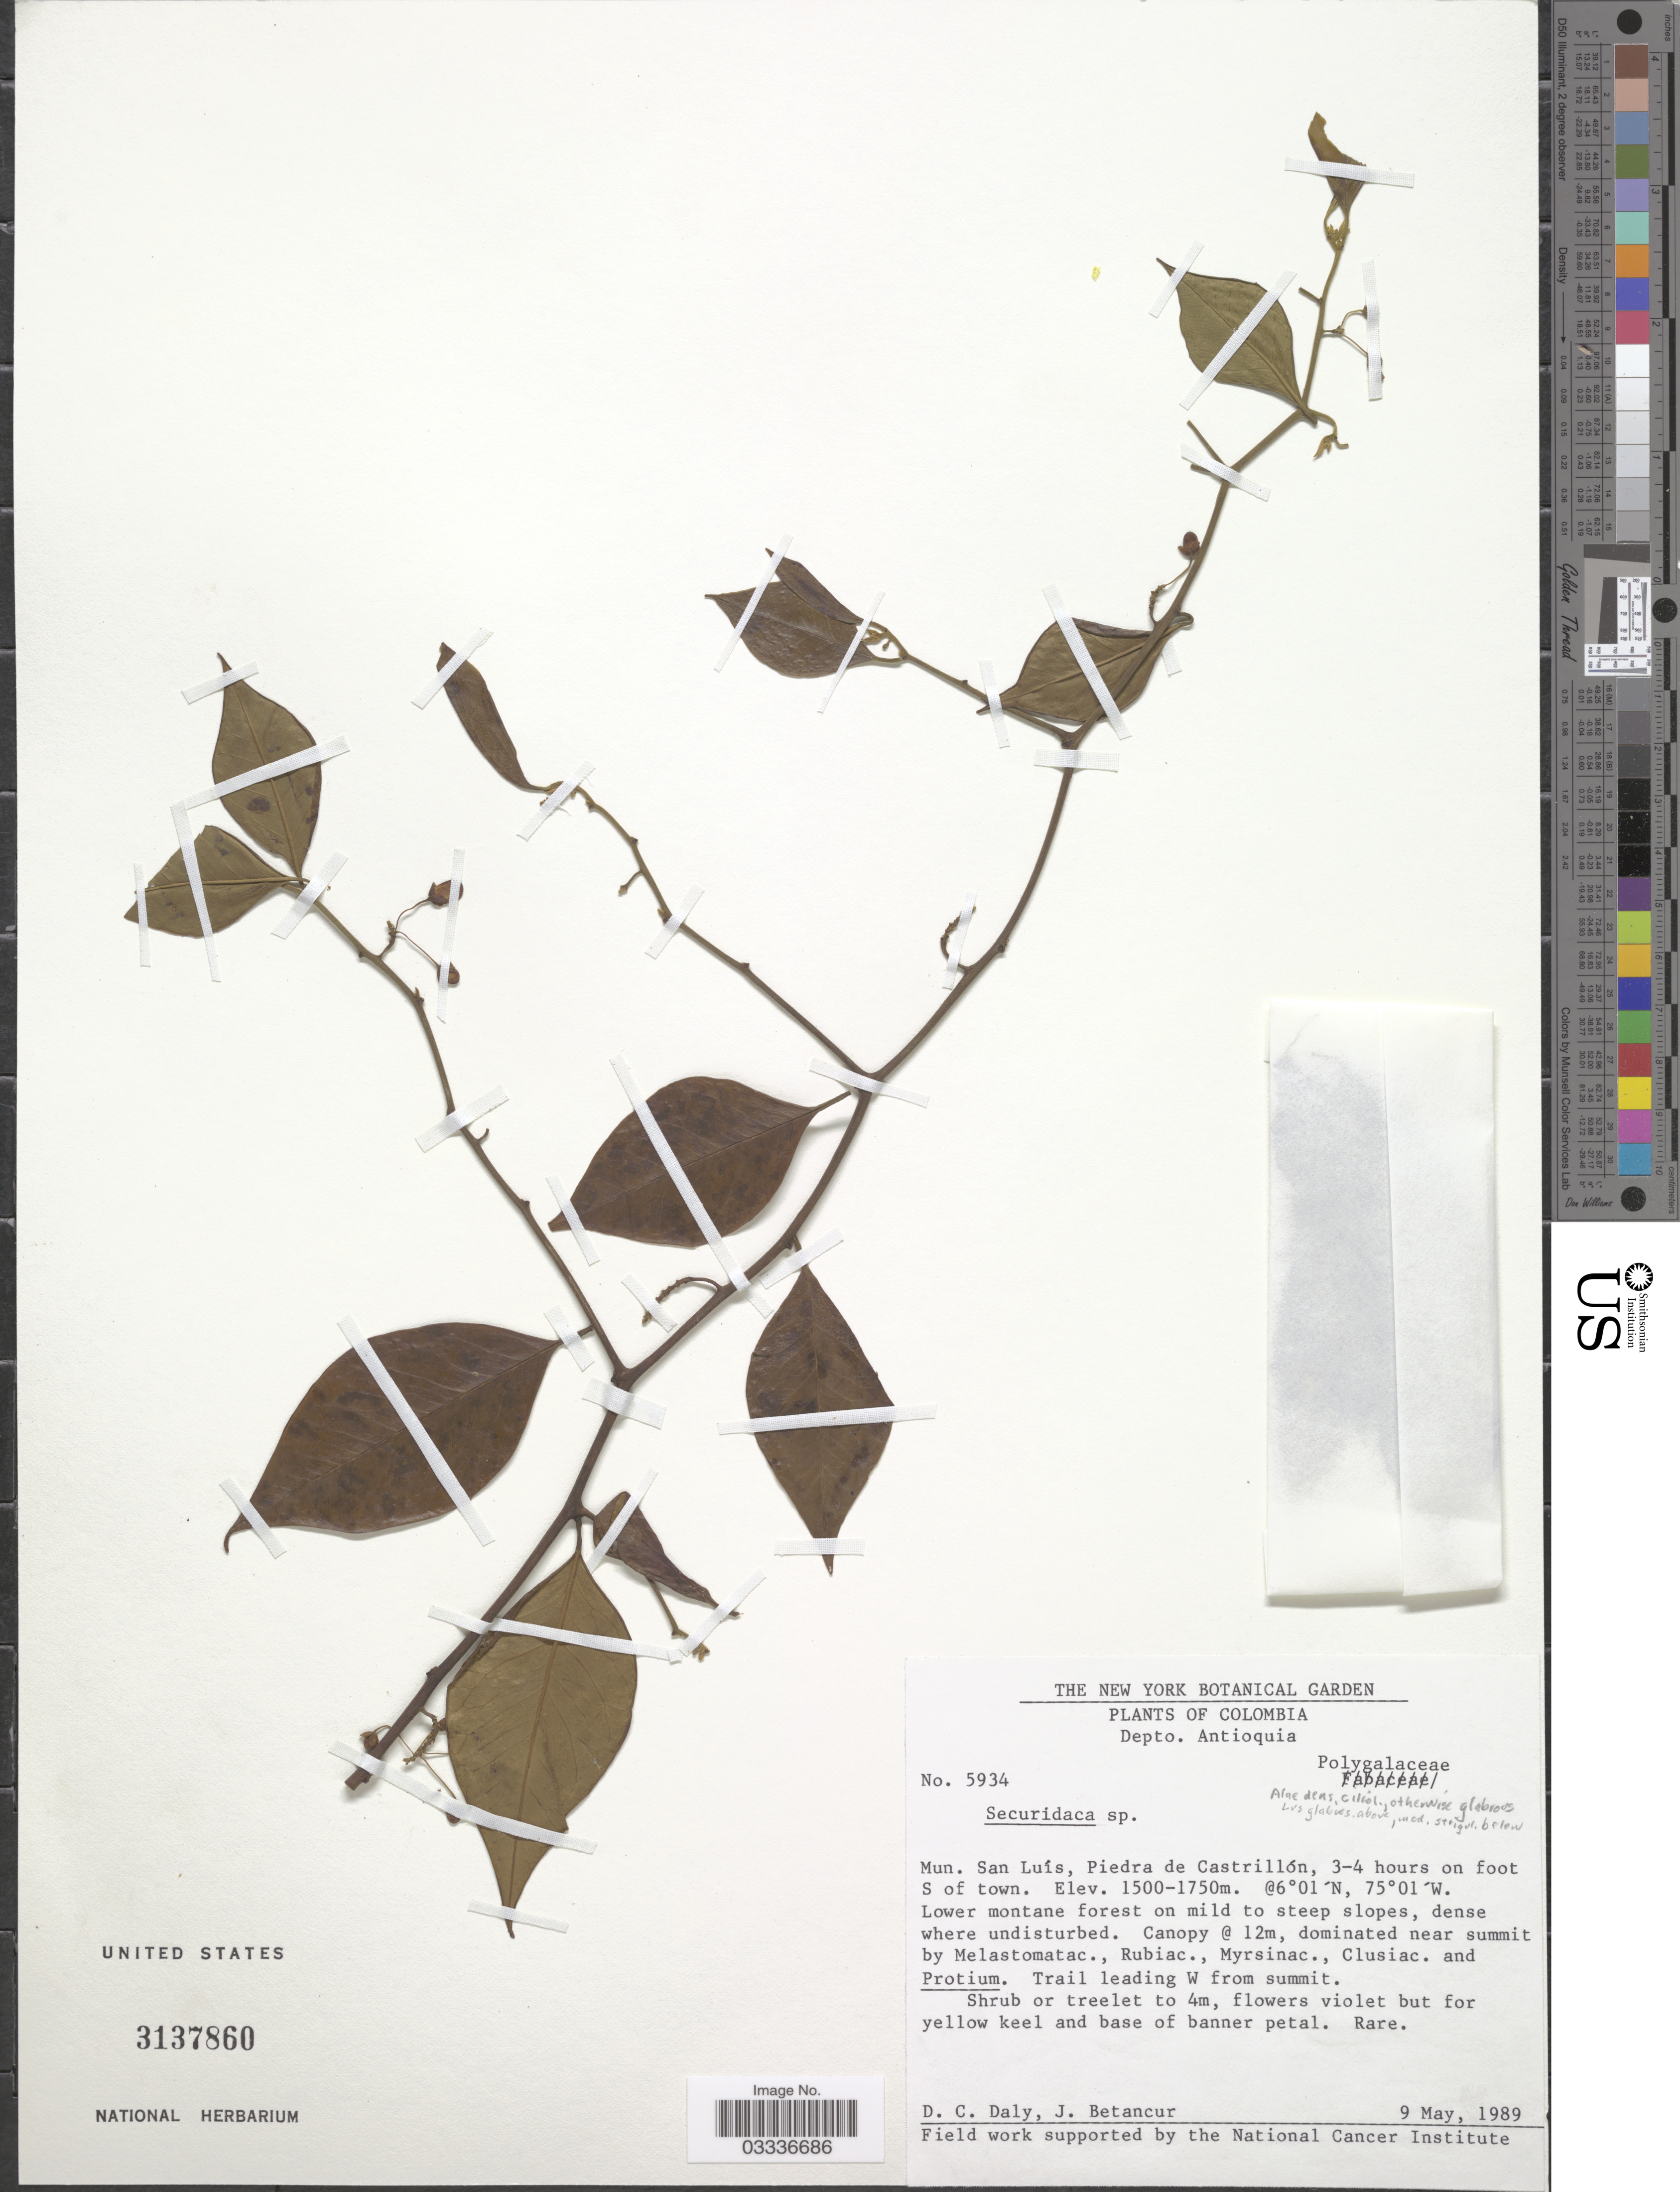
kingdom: Plantae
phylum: Tracheophyta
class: Magnoliopsida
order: Fabales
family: Polygalaceae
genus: Securidaca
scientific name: Securidaca sp.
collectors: D. C. Daly & J. Betancur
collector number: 5934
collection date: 1989-05-09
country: Colombia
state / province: Antioquia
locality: Depto. Antioquia. Mun. San Luís, Piedra de Castrillón, 3-4 hours on foot S of town. Trail leading W from Summit.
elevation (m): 1500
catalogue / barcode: US 3137860